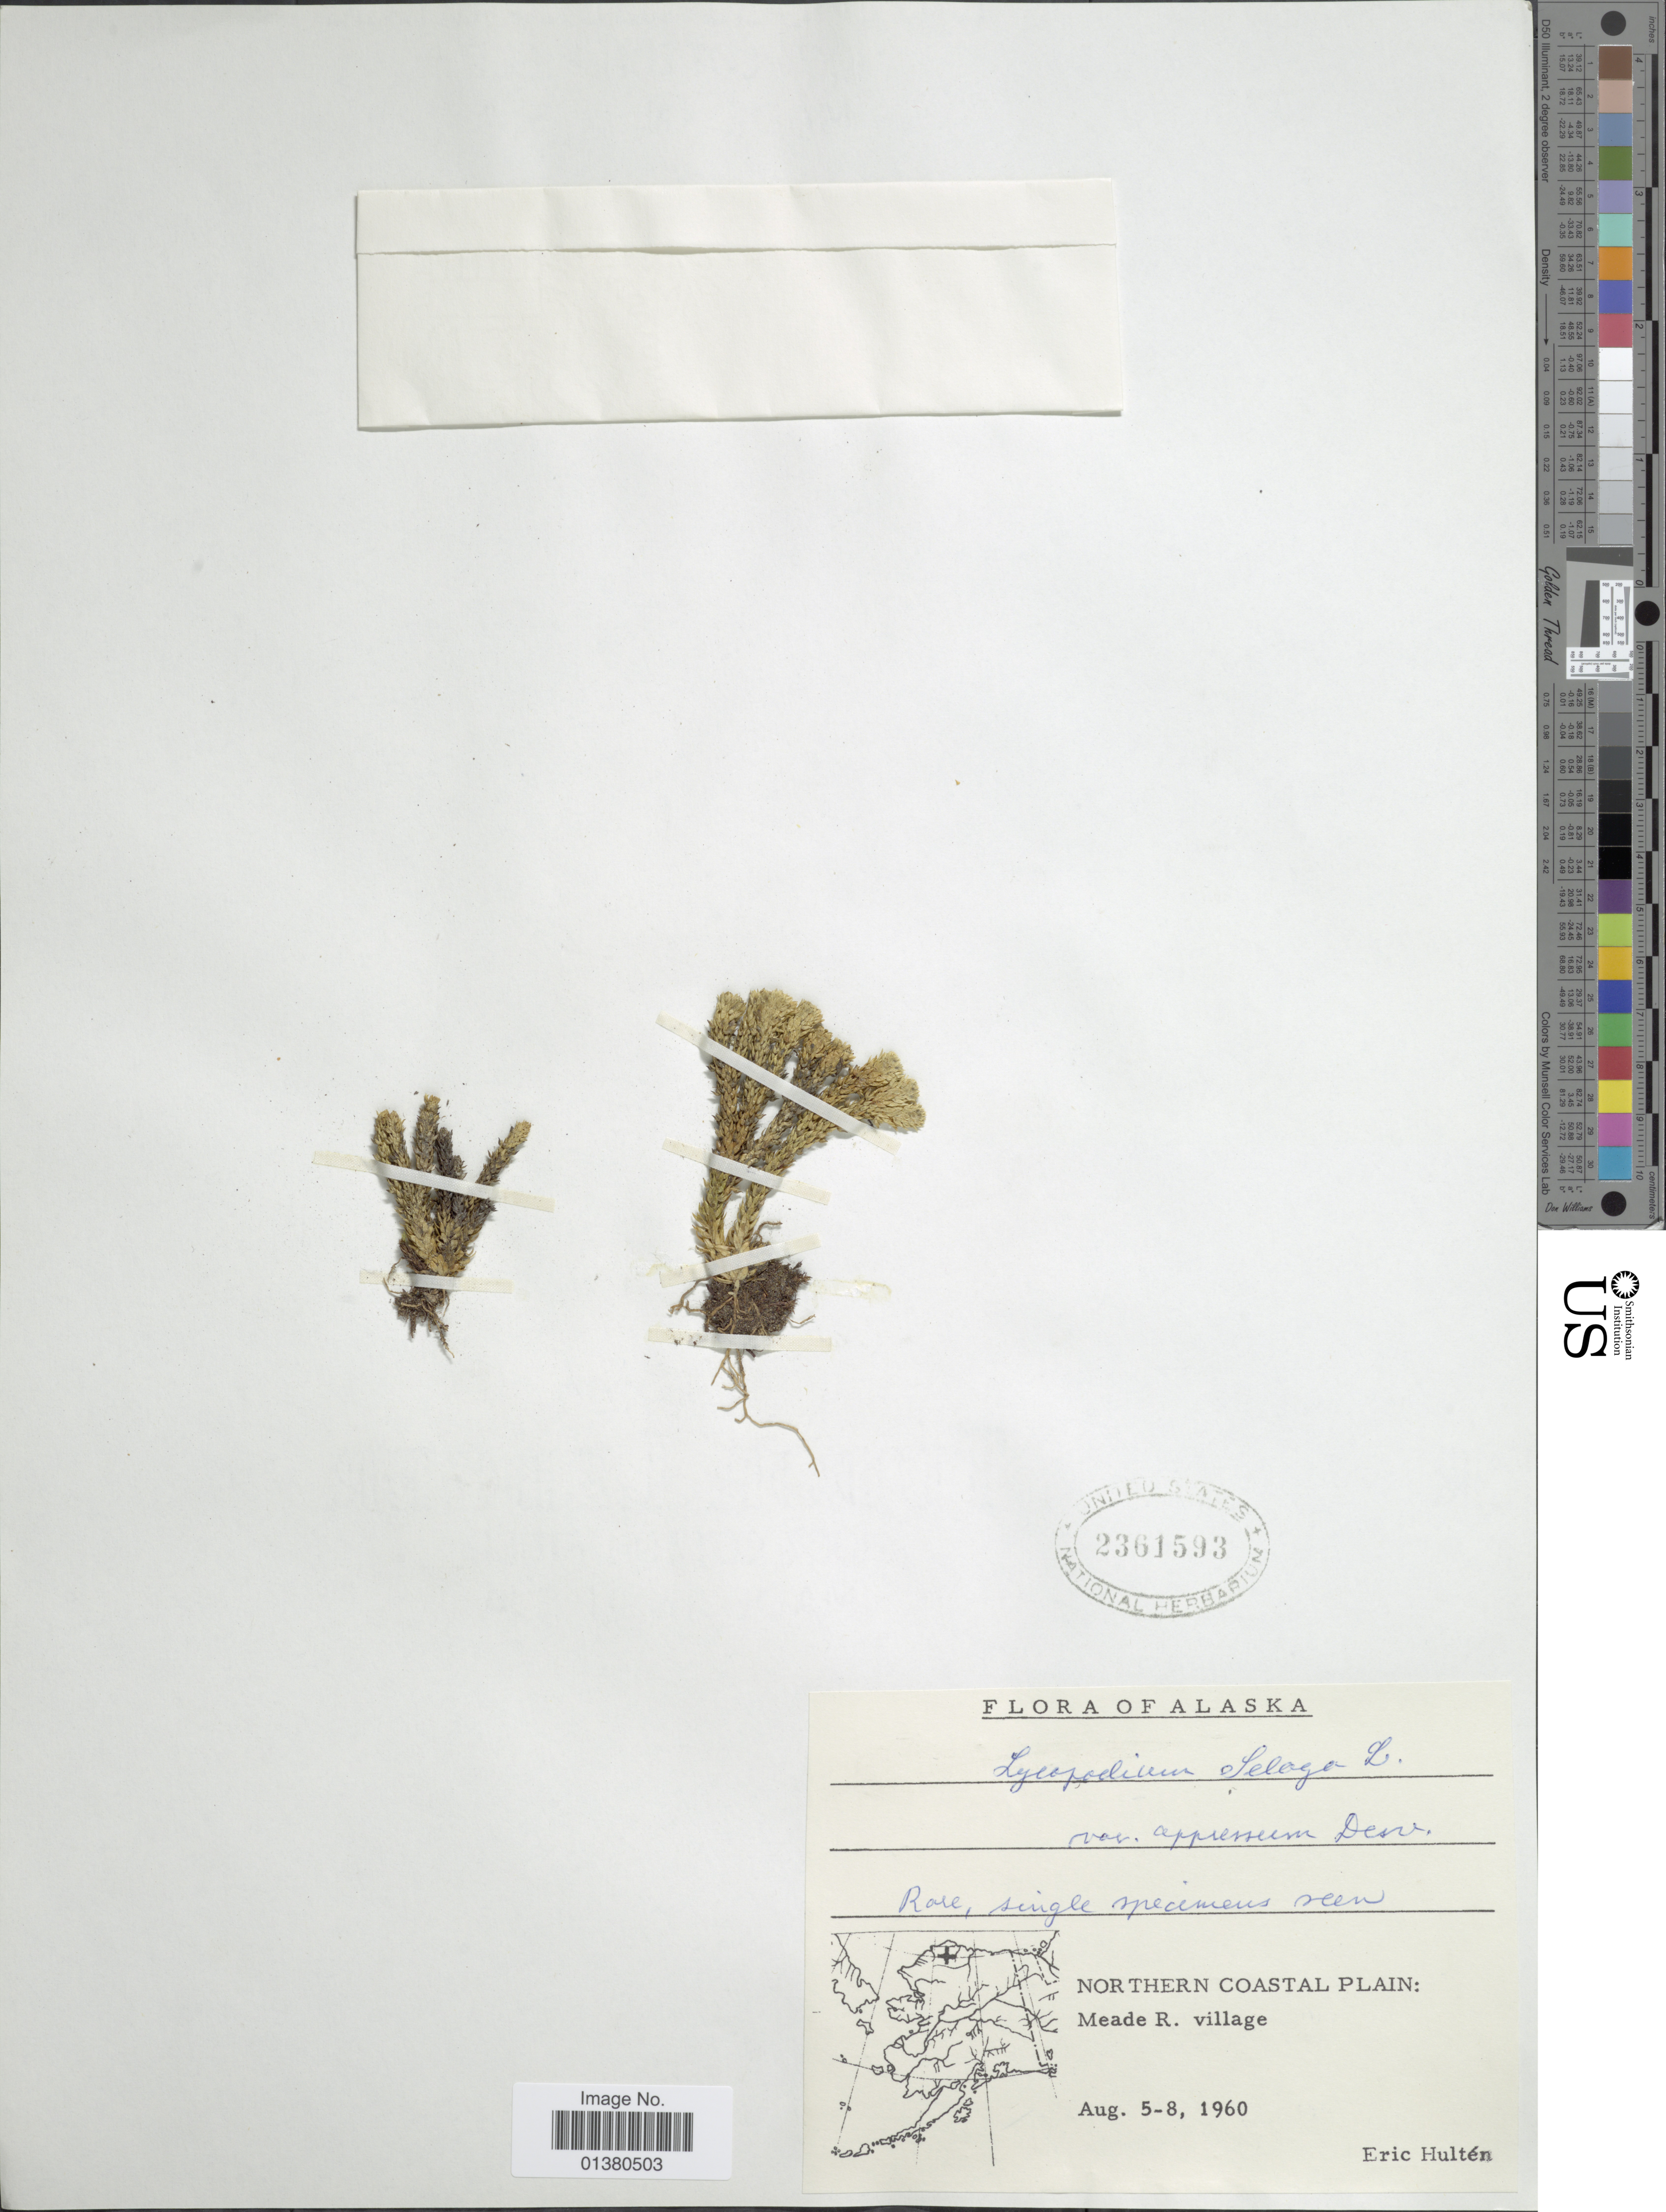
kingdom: Plantae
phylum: Tracheophyta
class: Lycopodiopsida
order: Lycopodiales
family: Lycopodiaceae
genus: Huperzia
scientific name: Huperzia selago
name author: (L.) Bernh. ex Schrank & Mart.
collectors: E. G. Hultén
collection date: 1960-08-05/1960-08-08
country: United States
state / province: Alaska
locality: Northern Coastal Plain: Meade R village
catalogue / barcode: US 2361593